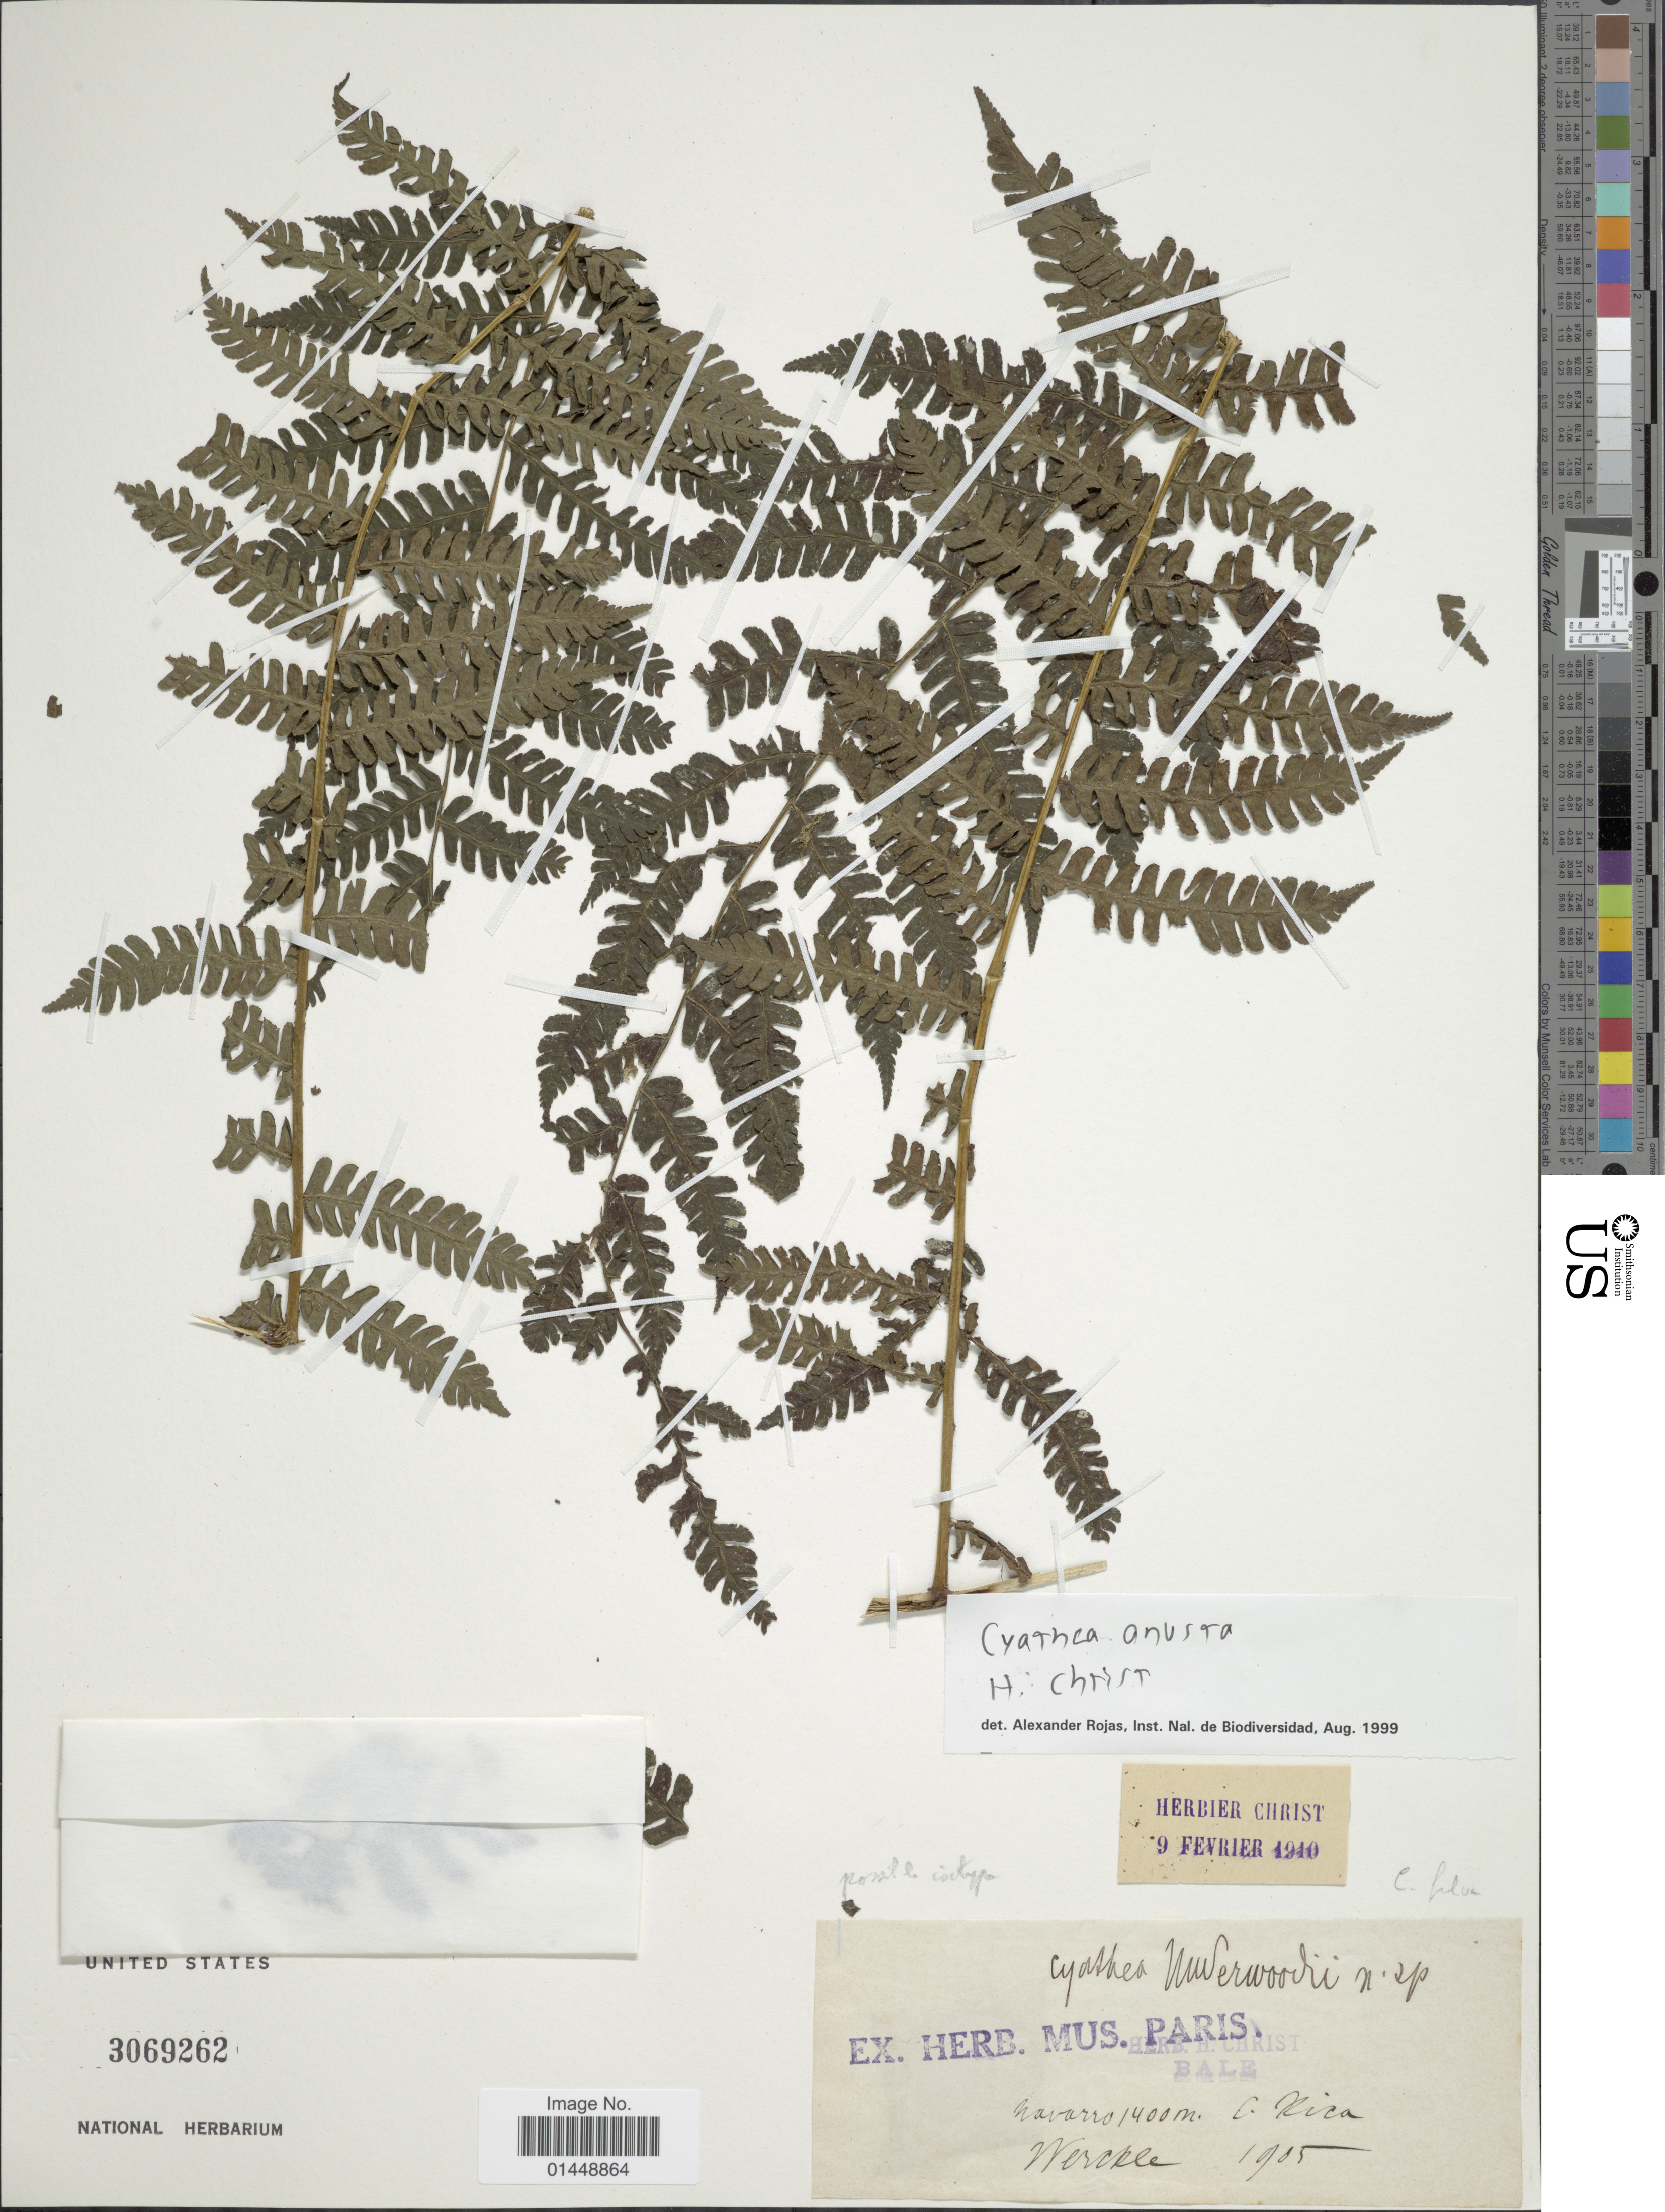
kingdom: Plantae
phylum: Tracheophyta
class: Polypodiopsida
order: Cyatheales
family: Cyatheaceae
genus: Cyathea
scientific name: Cyathea fulva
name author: (M. Martens & Galeotti) Fée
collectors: Werckle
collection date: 1905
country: Costa Rica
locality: Navarro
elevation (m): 1400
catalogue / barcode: US 3069262